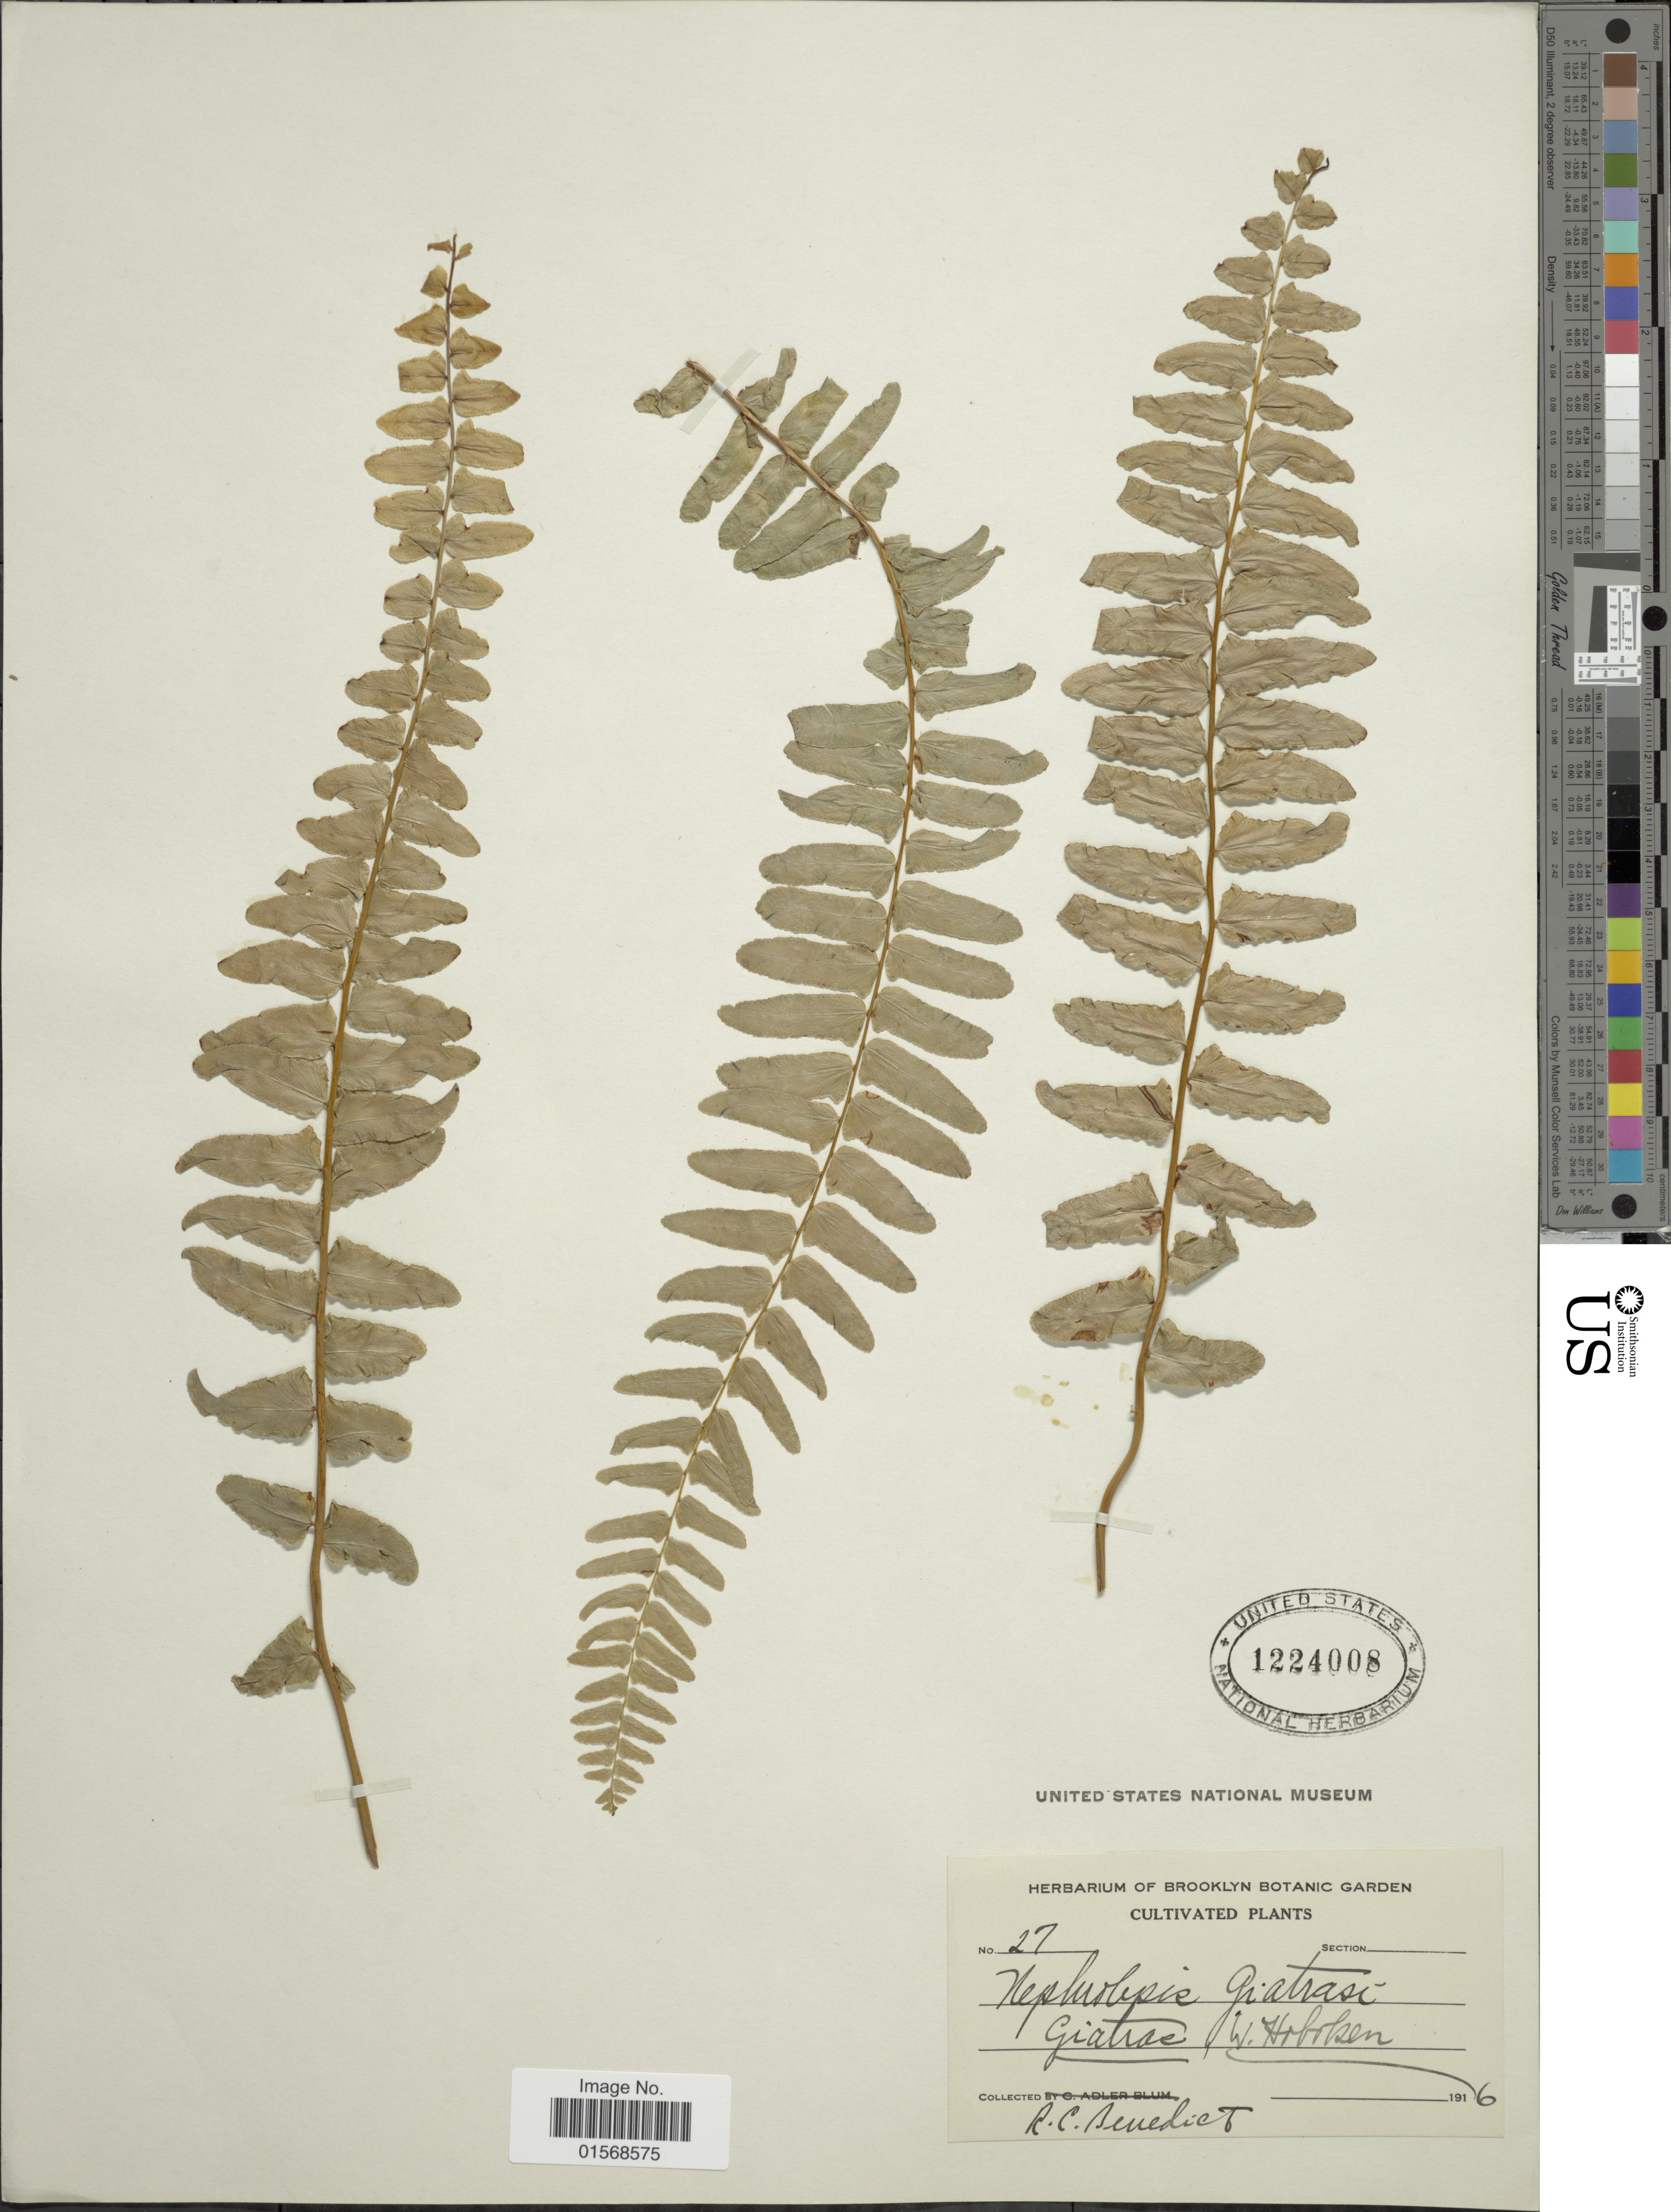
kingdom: Plantae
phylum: Tracheophyta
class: Polypodiopsida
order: Polypodiales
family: Nephrolepidaceae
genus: Nephrolepis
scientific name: Nephrolepis 'Giatras'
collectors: R. C. Benedict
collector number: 27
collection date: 1916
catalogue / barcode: US 1224008